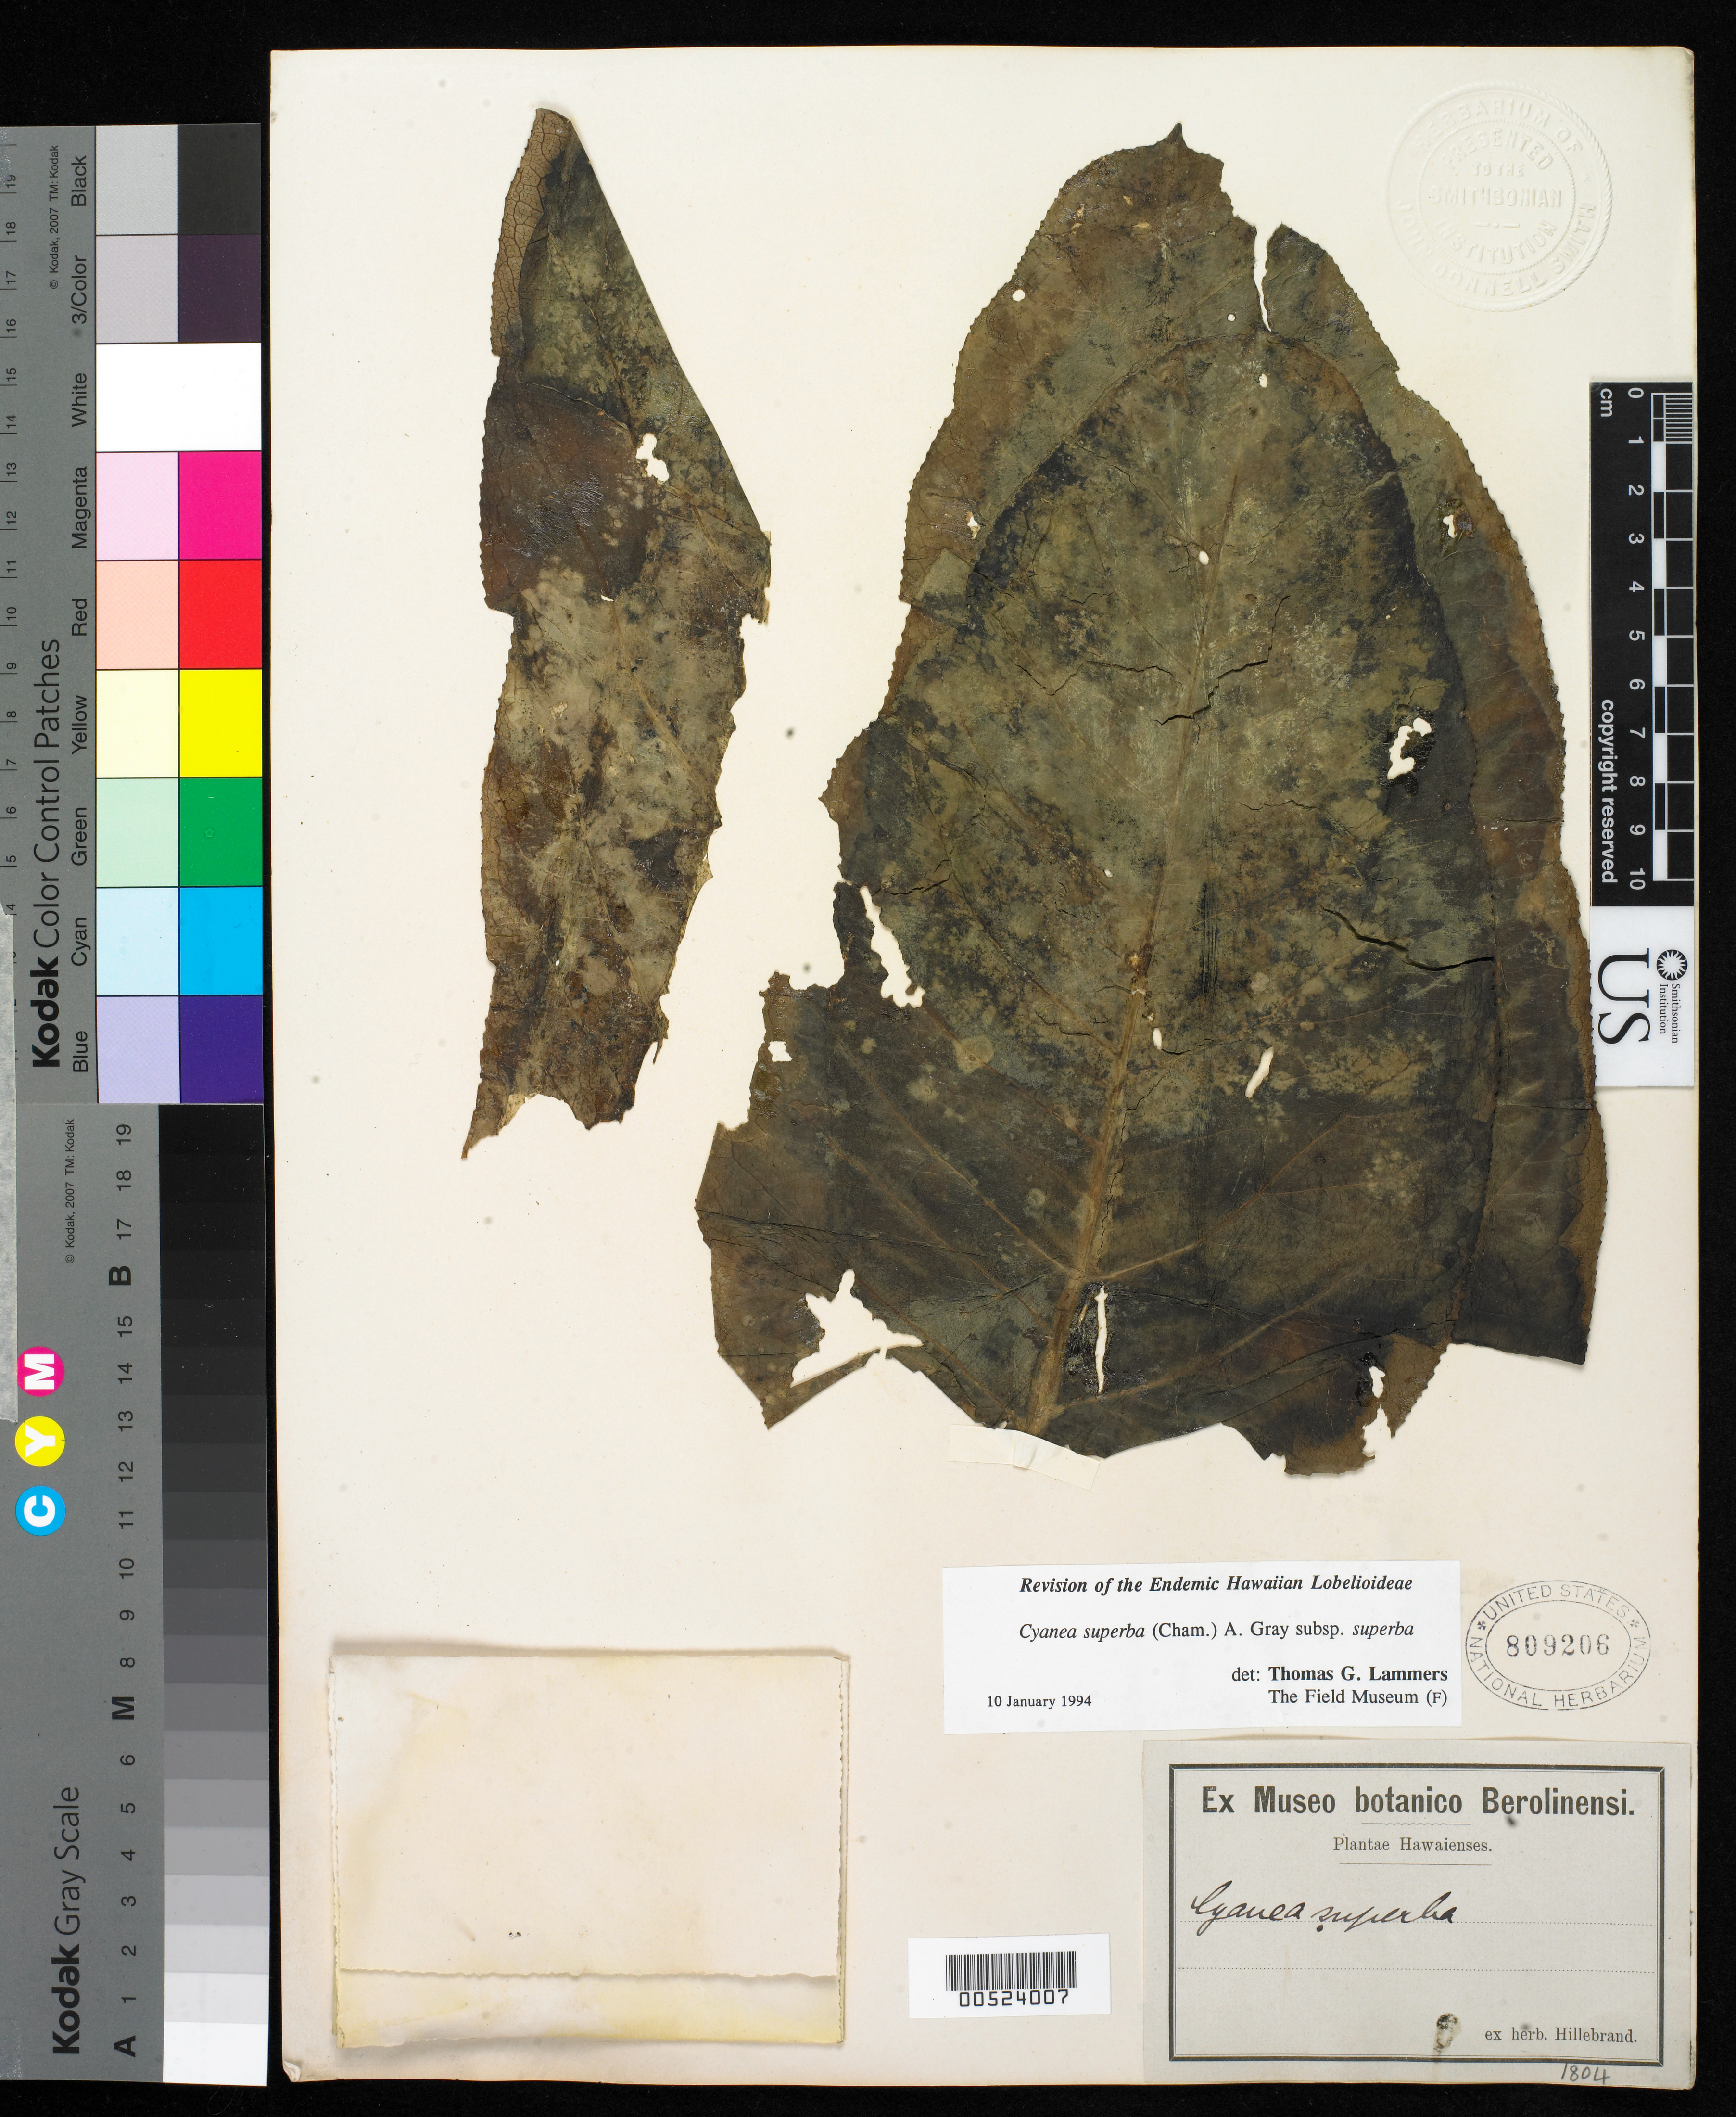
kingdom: Plantae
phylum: Tracheophyta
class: Magnoliopsida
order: Asterales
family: Campanulaceae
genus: Cyanea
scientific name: Cyanea superba subsp. superba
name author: (Cham.) A. Gray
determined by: Lammers, T. G.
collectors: W. Hillebrand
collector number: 1804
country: United States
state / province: Hawaii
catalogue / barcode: US 809206